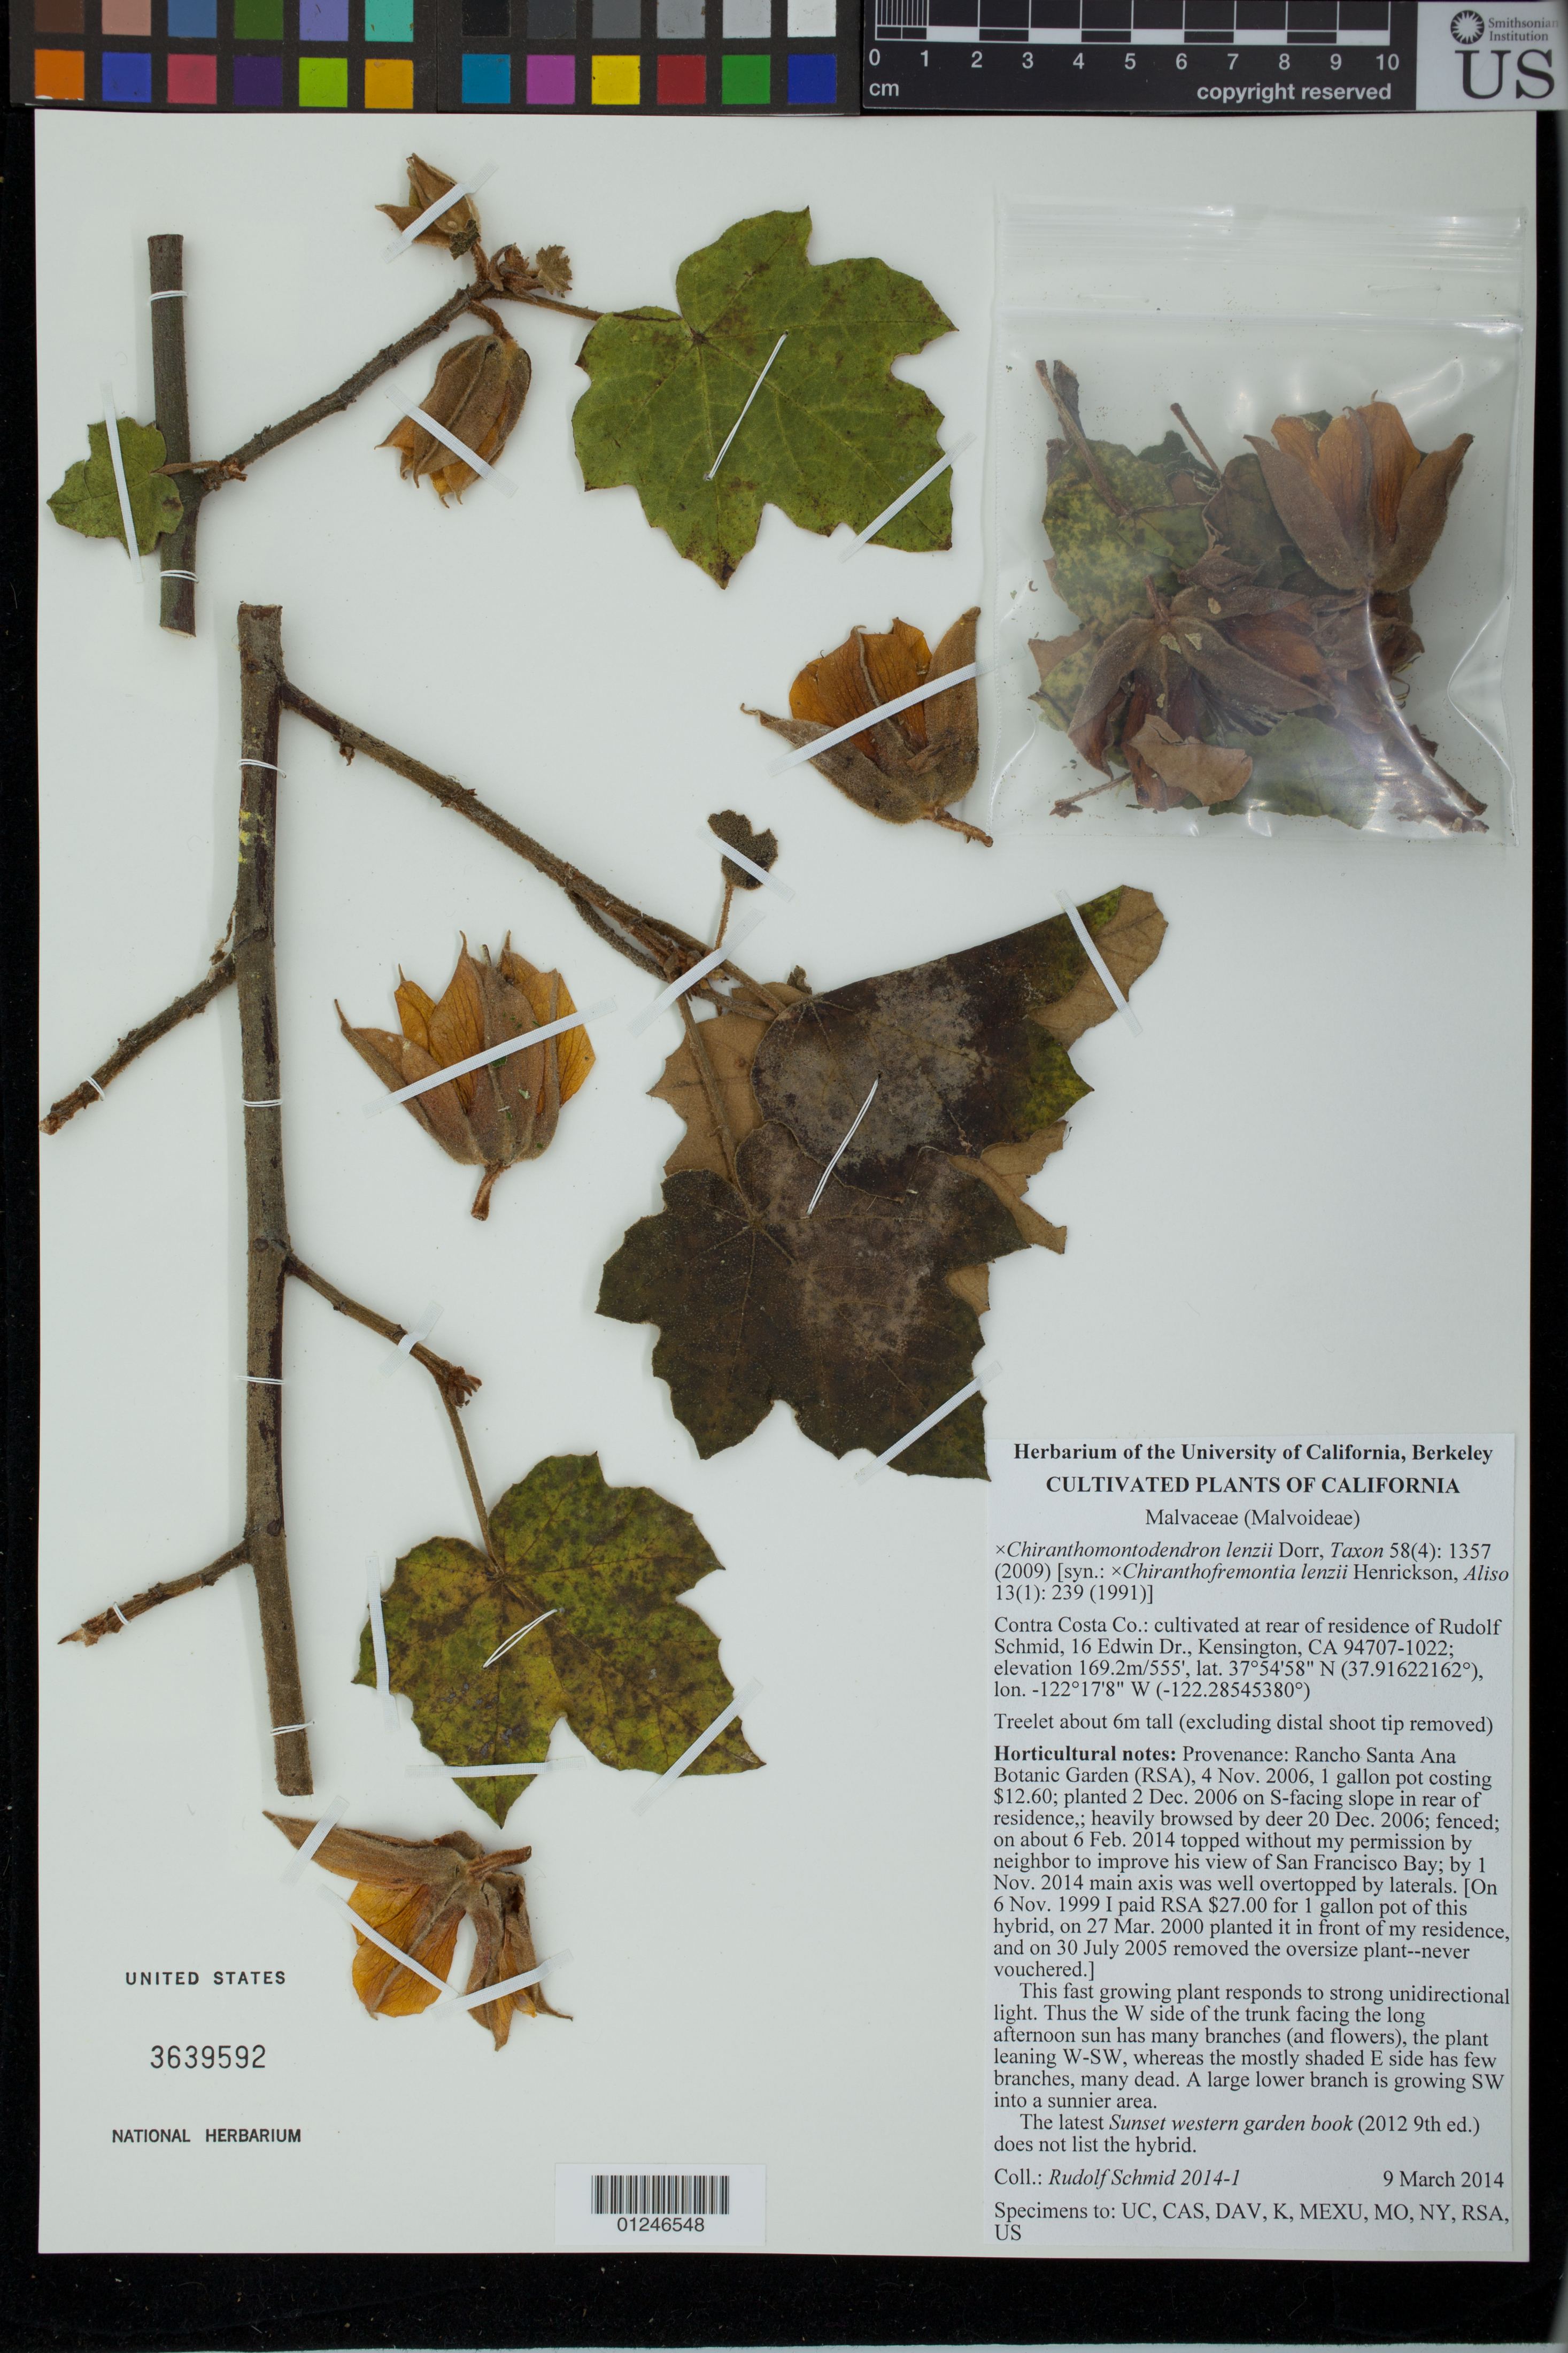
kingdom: Plantae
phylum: Tracheophyta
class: Magnoliopsida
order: Malvales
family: Malvaceae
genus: Chiranthomontodendron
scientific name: x Chiranthomontodendron lenzii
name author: Dorr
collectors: R. Schmid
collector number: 2014-1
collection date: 2014-03-09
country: United States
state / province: California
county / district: Orange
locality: Rancho Santa Ana Botanic Garden.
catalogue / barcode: US 3639592